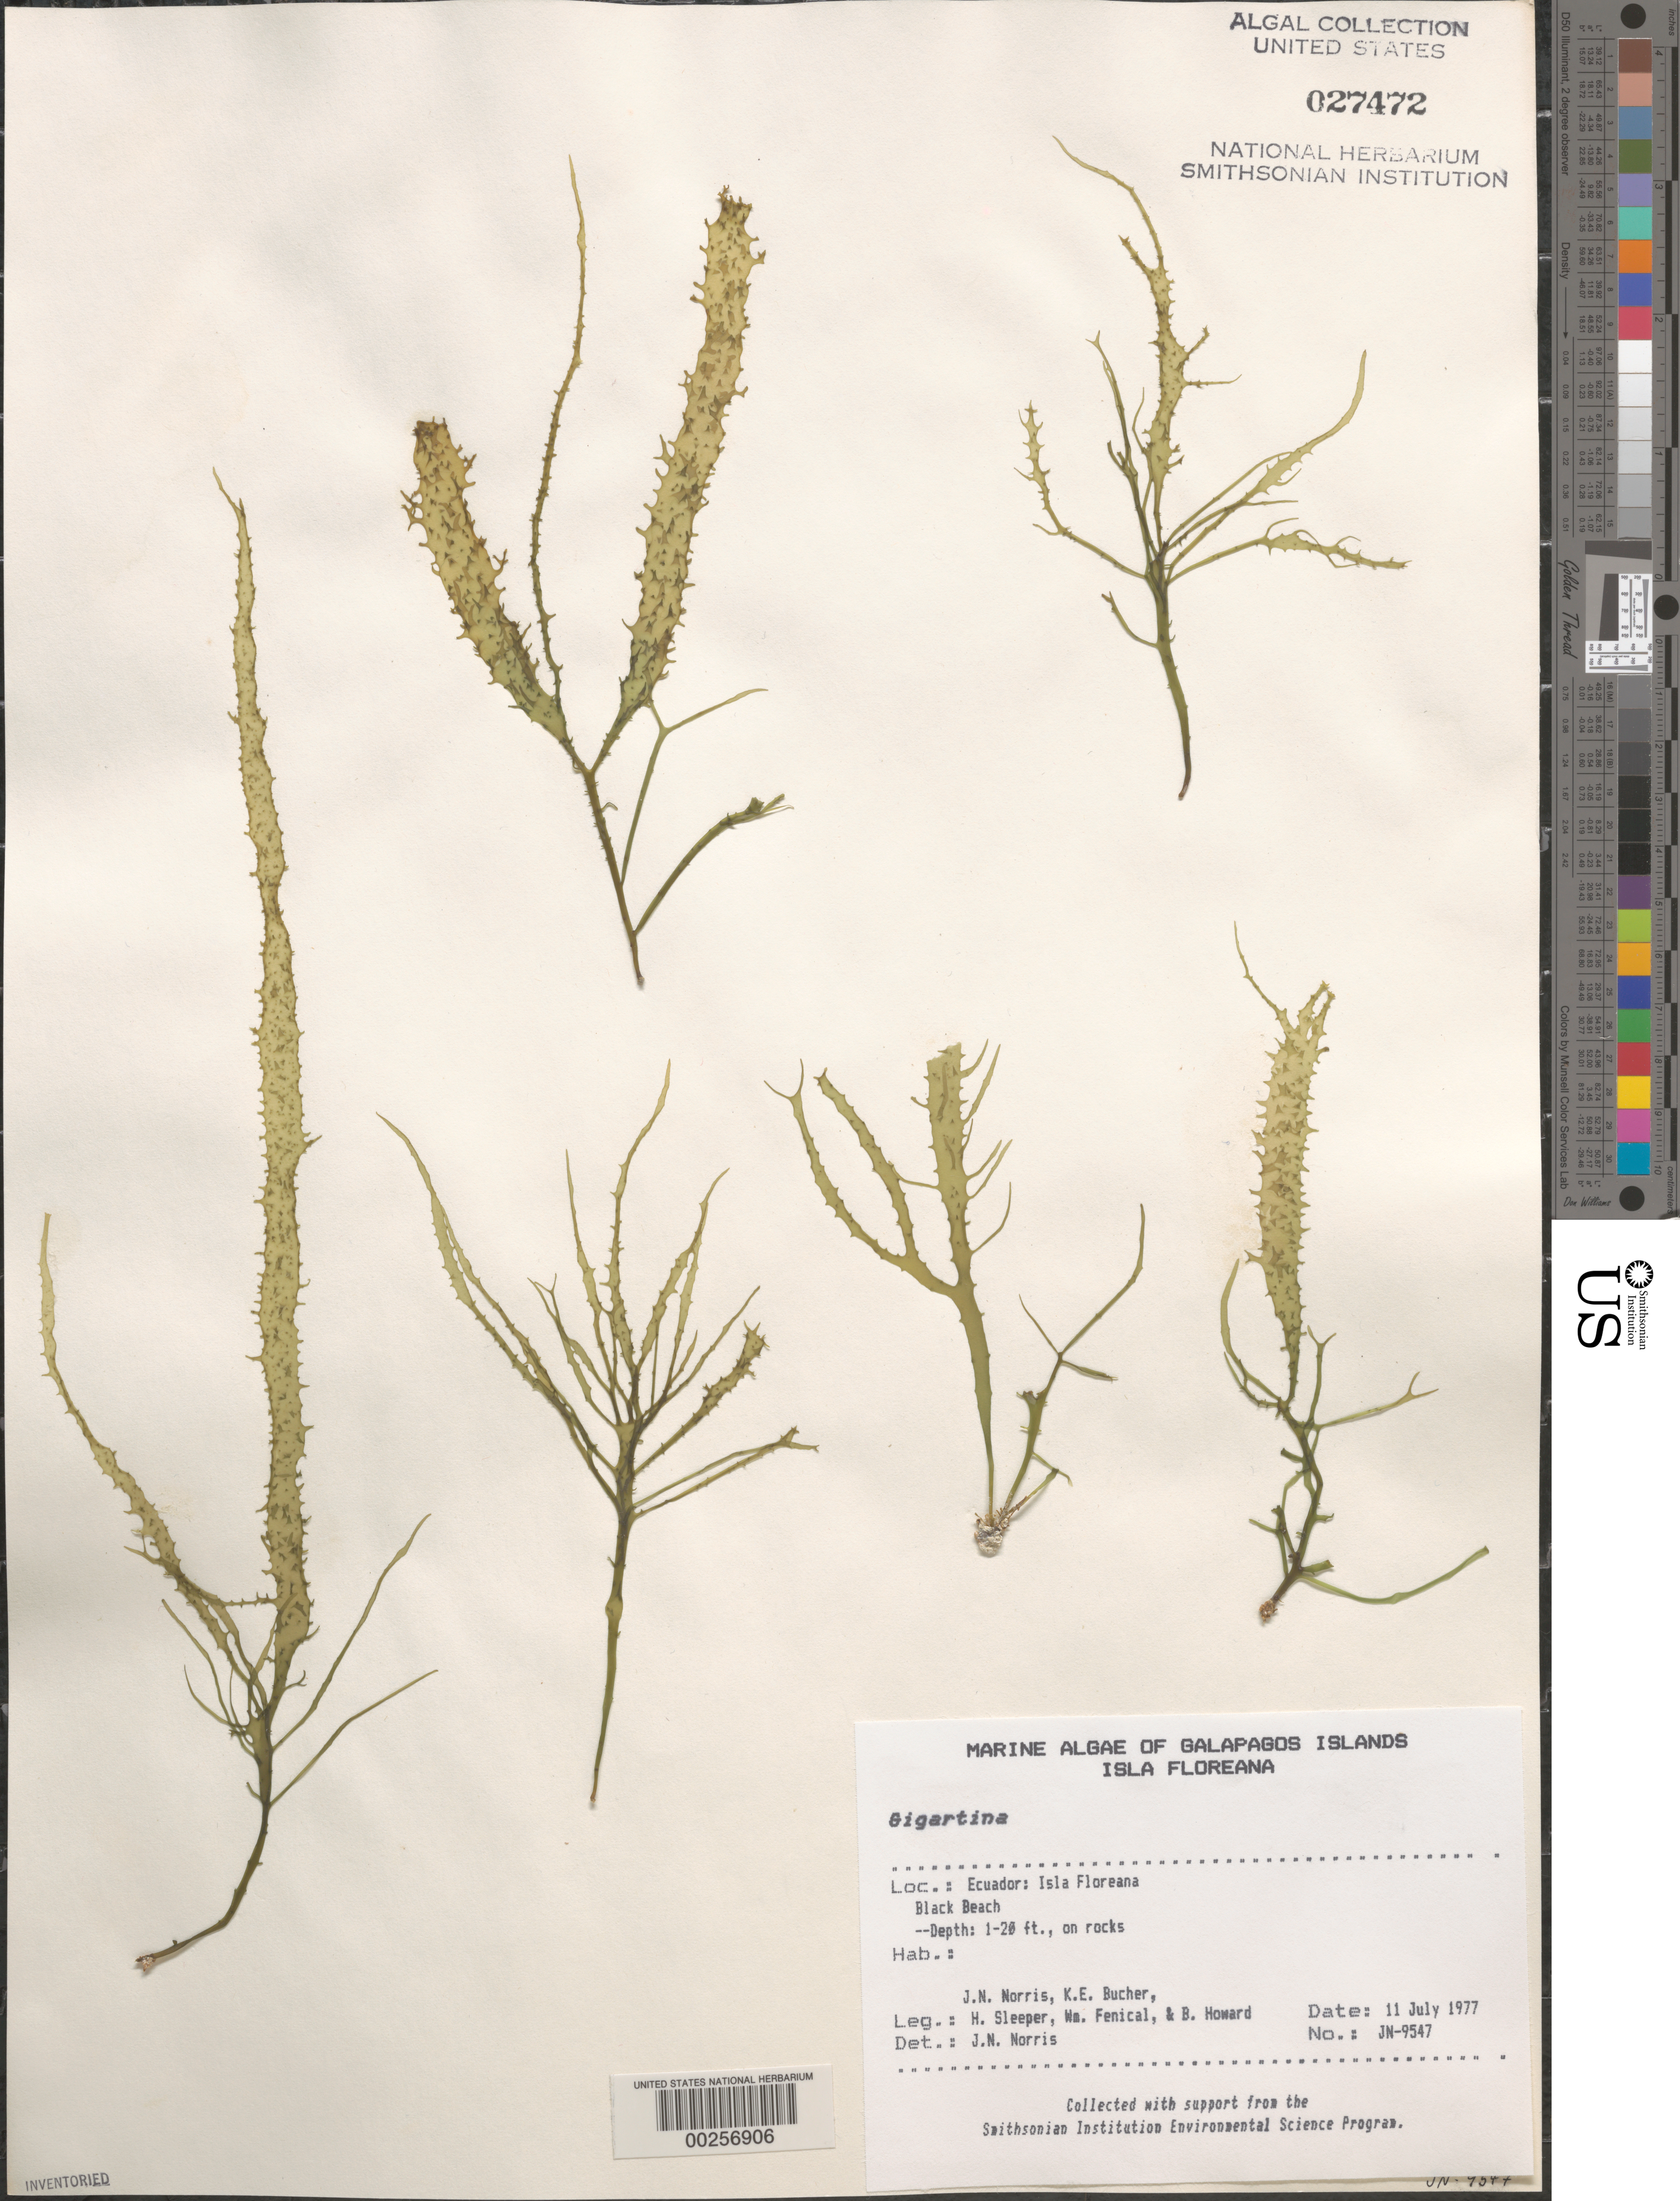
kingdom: Plantae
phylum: Rhodophyta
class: Florideophyceae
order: Gigartinales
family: Gigartinaceae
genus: Gigartina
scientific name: Gigartina sp.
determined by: Norris, James N.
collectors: J. N. Norris, K. E. Bucher, H. Sleeper, W. Fenical & B. Howard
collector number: JN-9547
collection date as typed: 11 Jul 1977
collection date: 1977-07-11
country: Ecuador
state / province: Colón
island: Floreana [Charles, Santa Maria]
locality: Black Beach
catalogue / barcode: US 27472